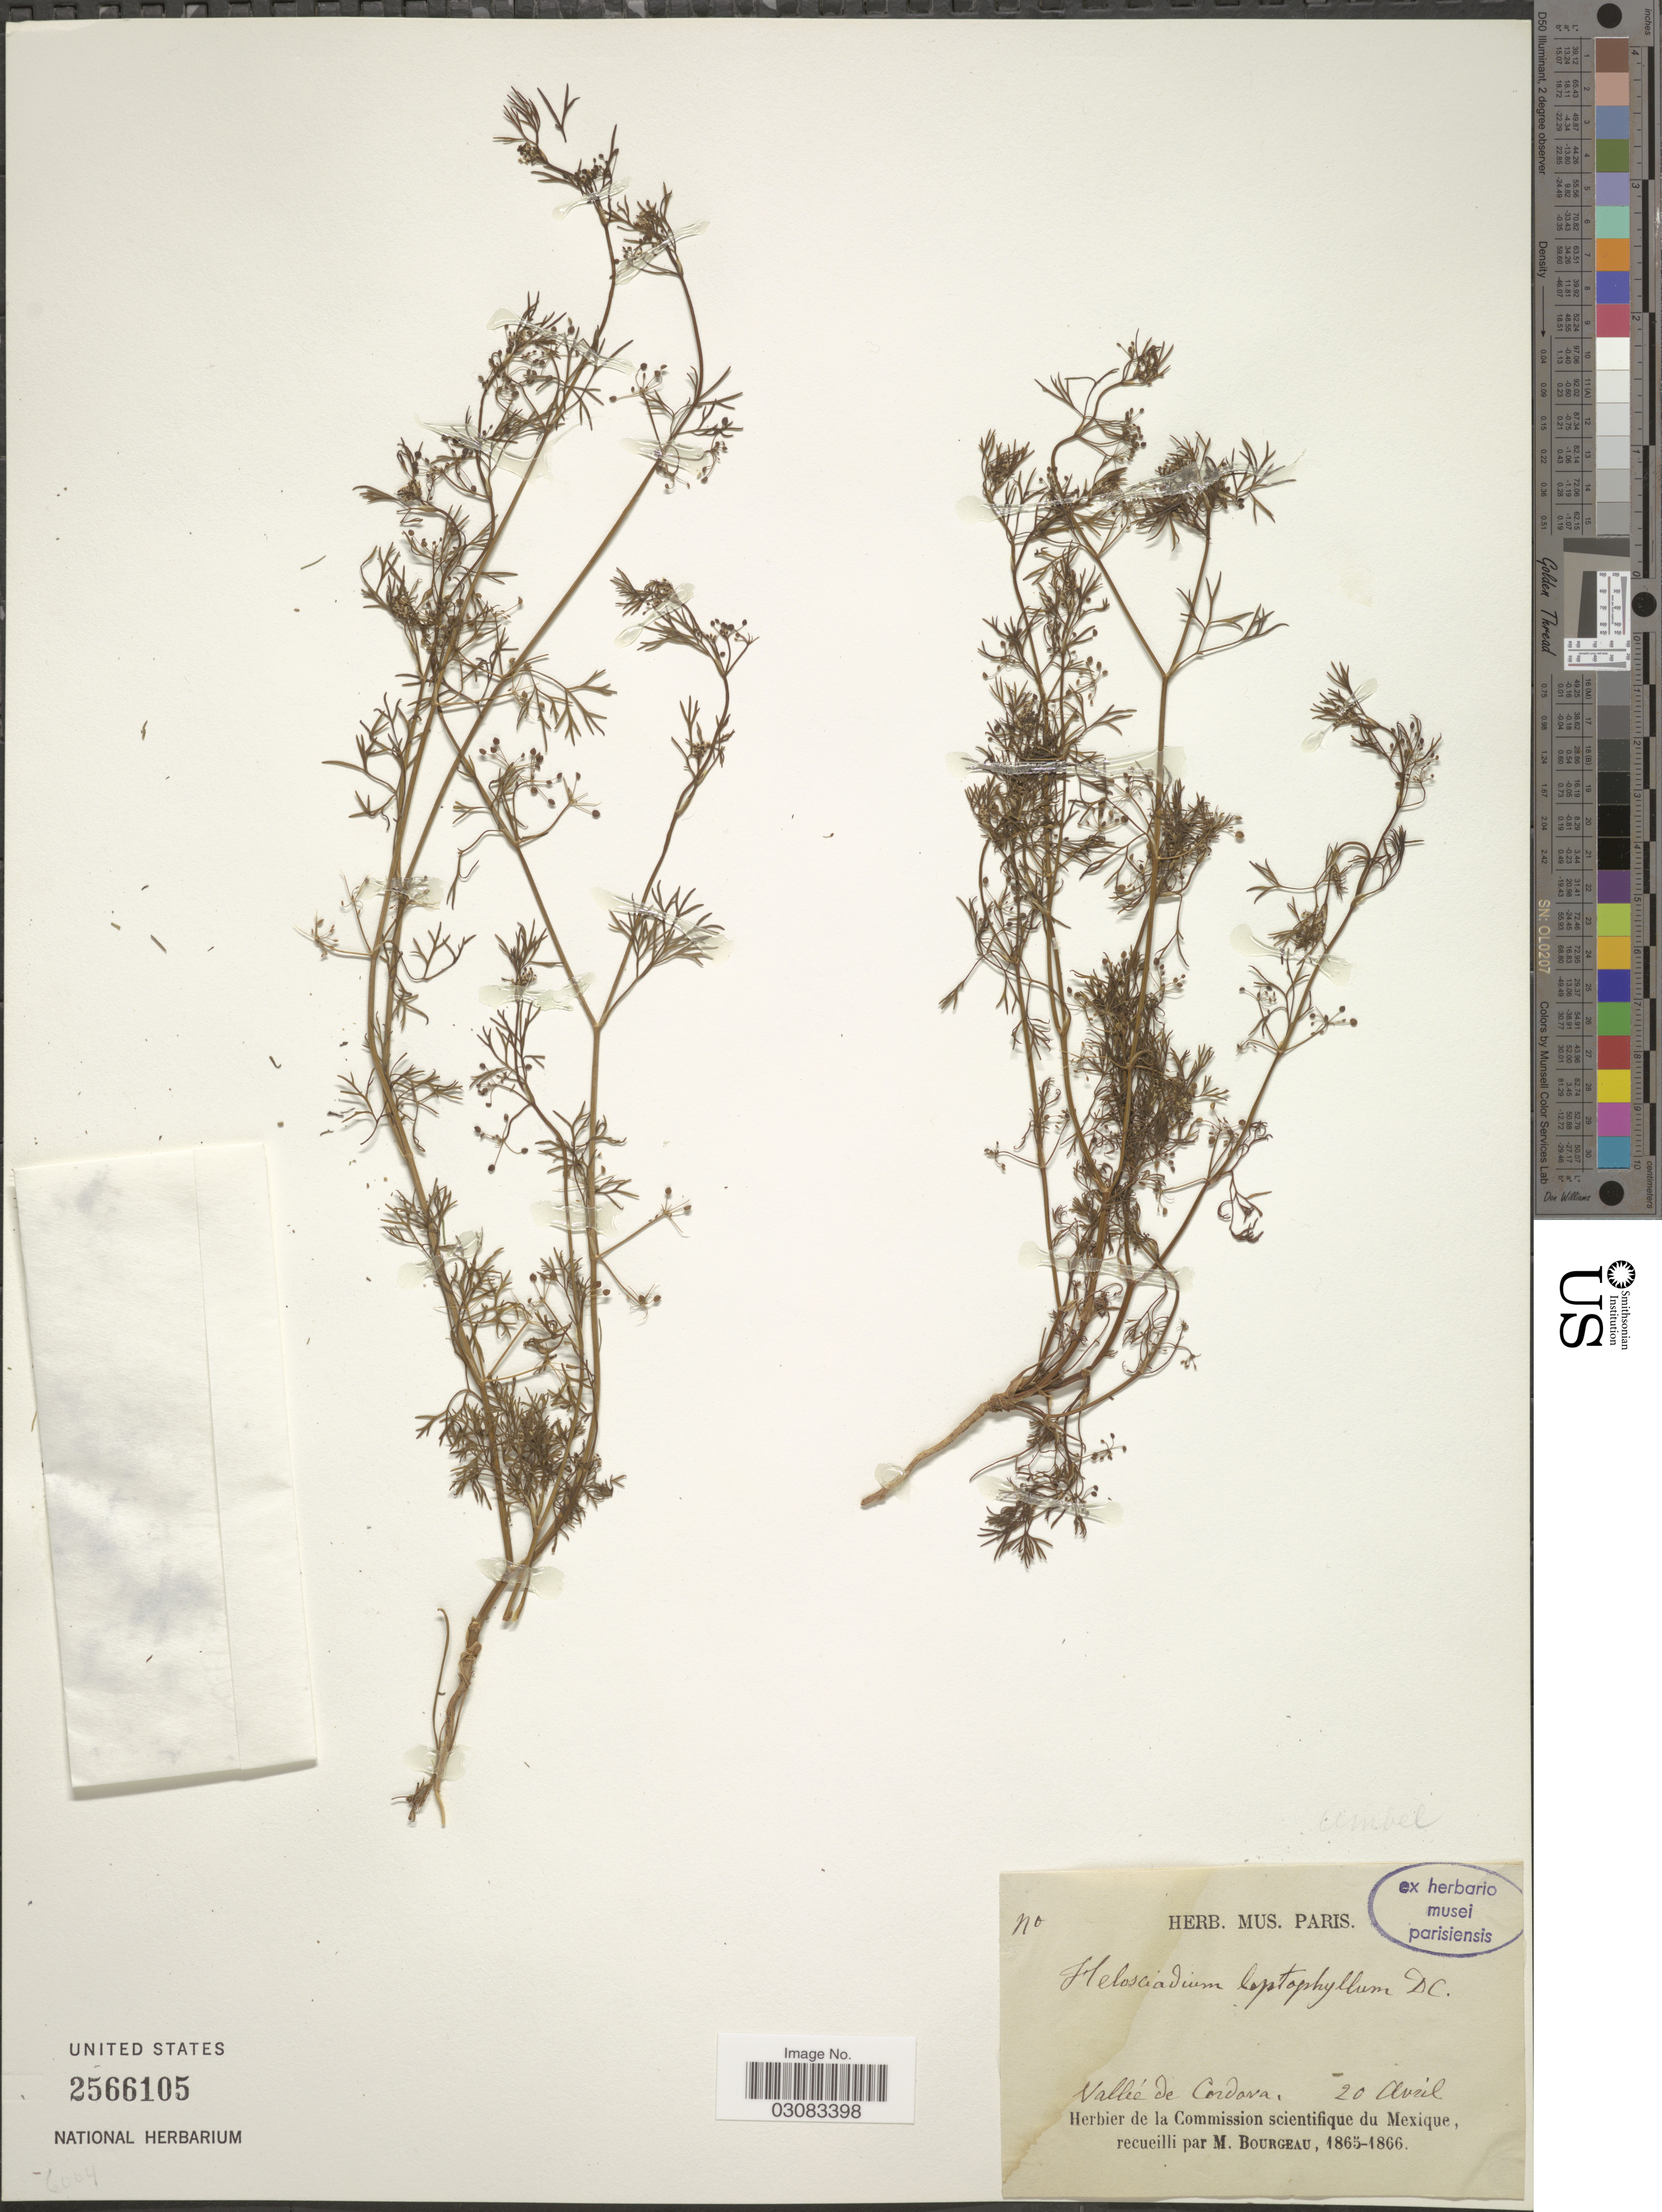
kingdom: Plantae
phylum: Tracheophyta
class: Magnoliopsida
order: Apiales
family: Apiaceae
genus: Cyclospermum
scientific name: Cyclospermum leptophyllum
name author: (Pers.) Sprague ex Britton & P. Wilson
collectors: M. Bourgeau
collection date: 1865-04-20/1866-04-20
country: Mexico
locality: Vallée de Cordova.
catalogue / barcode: US 2566105